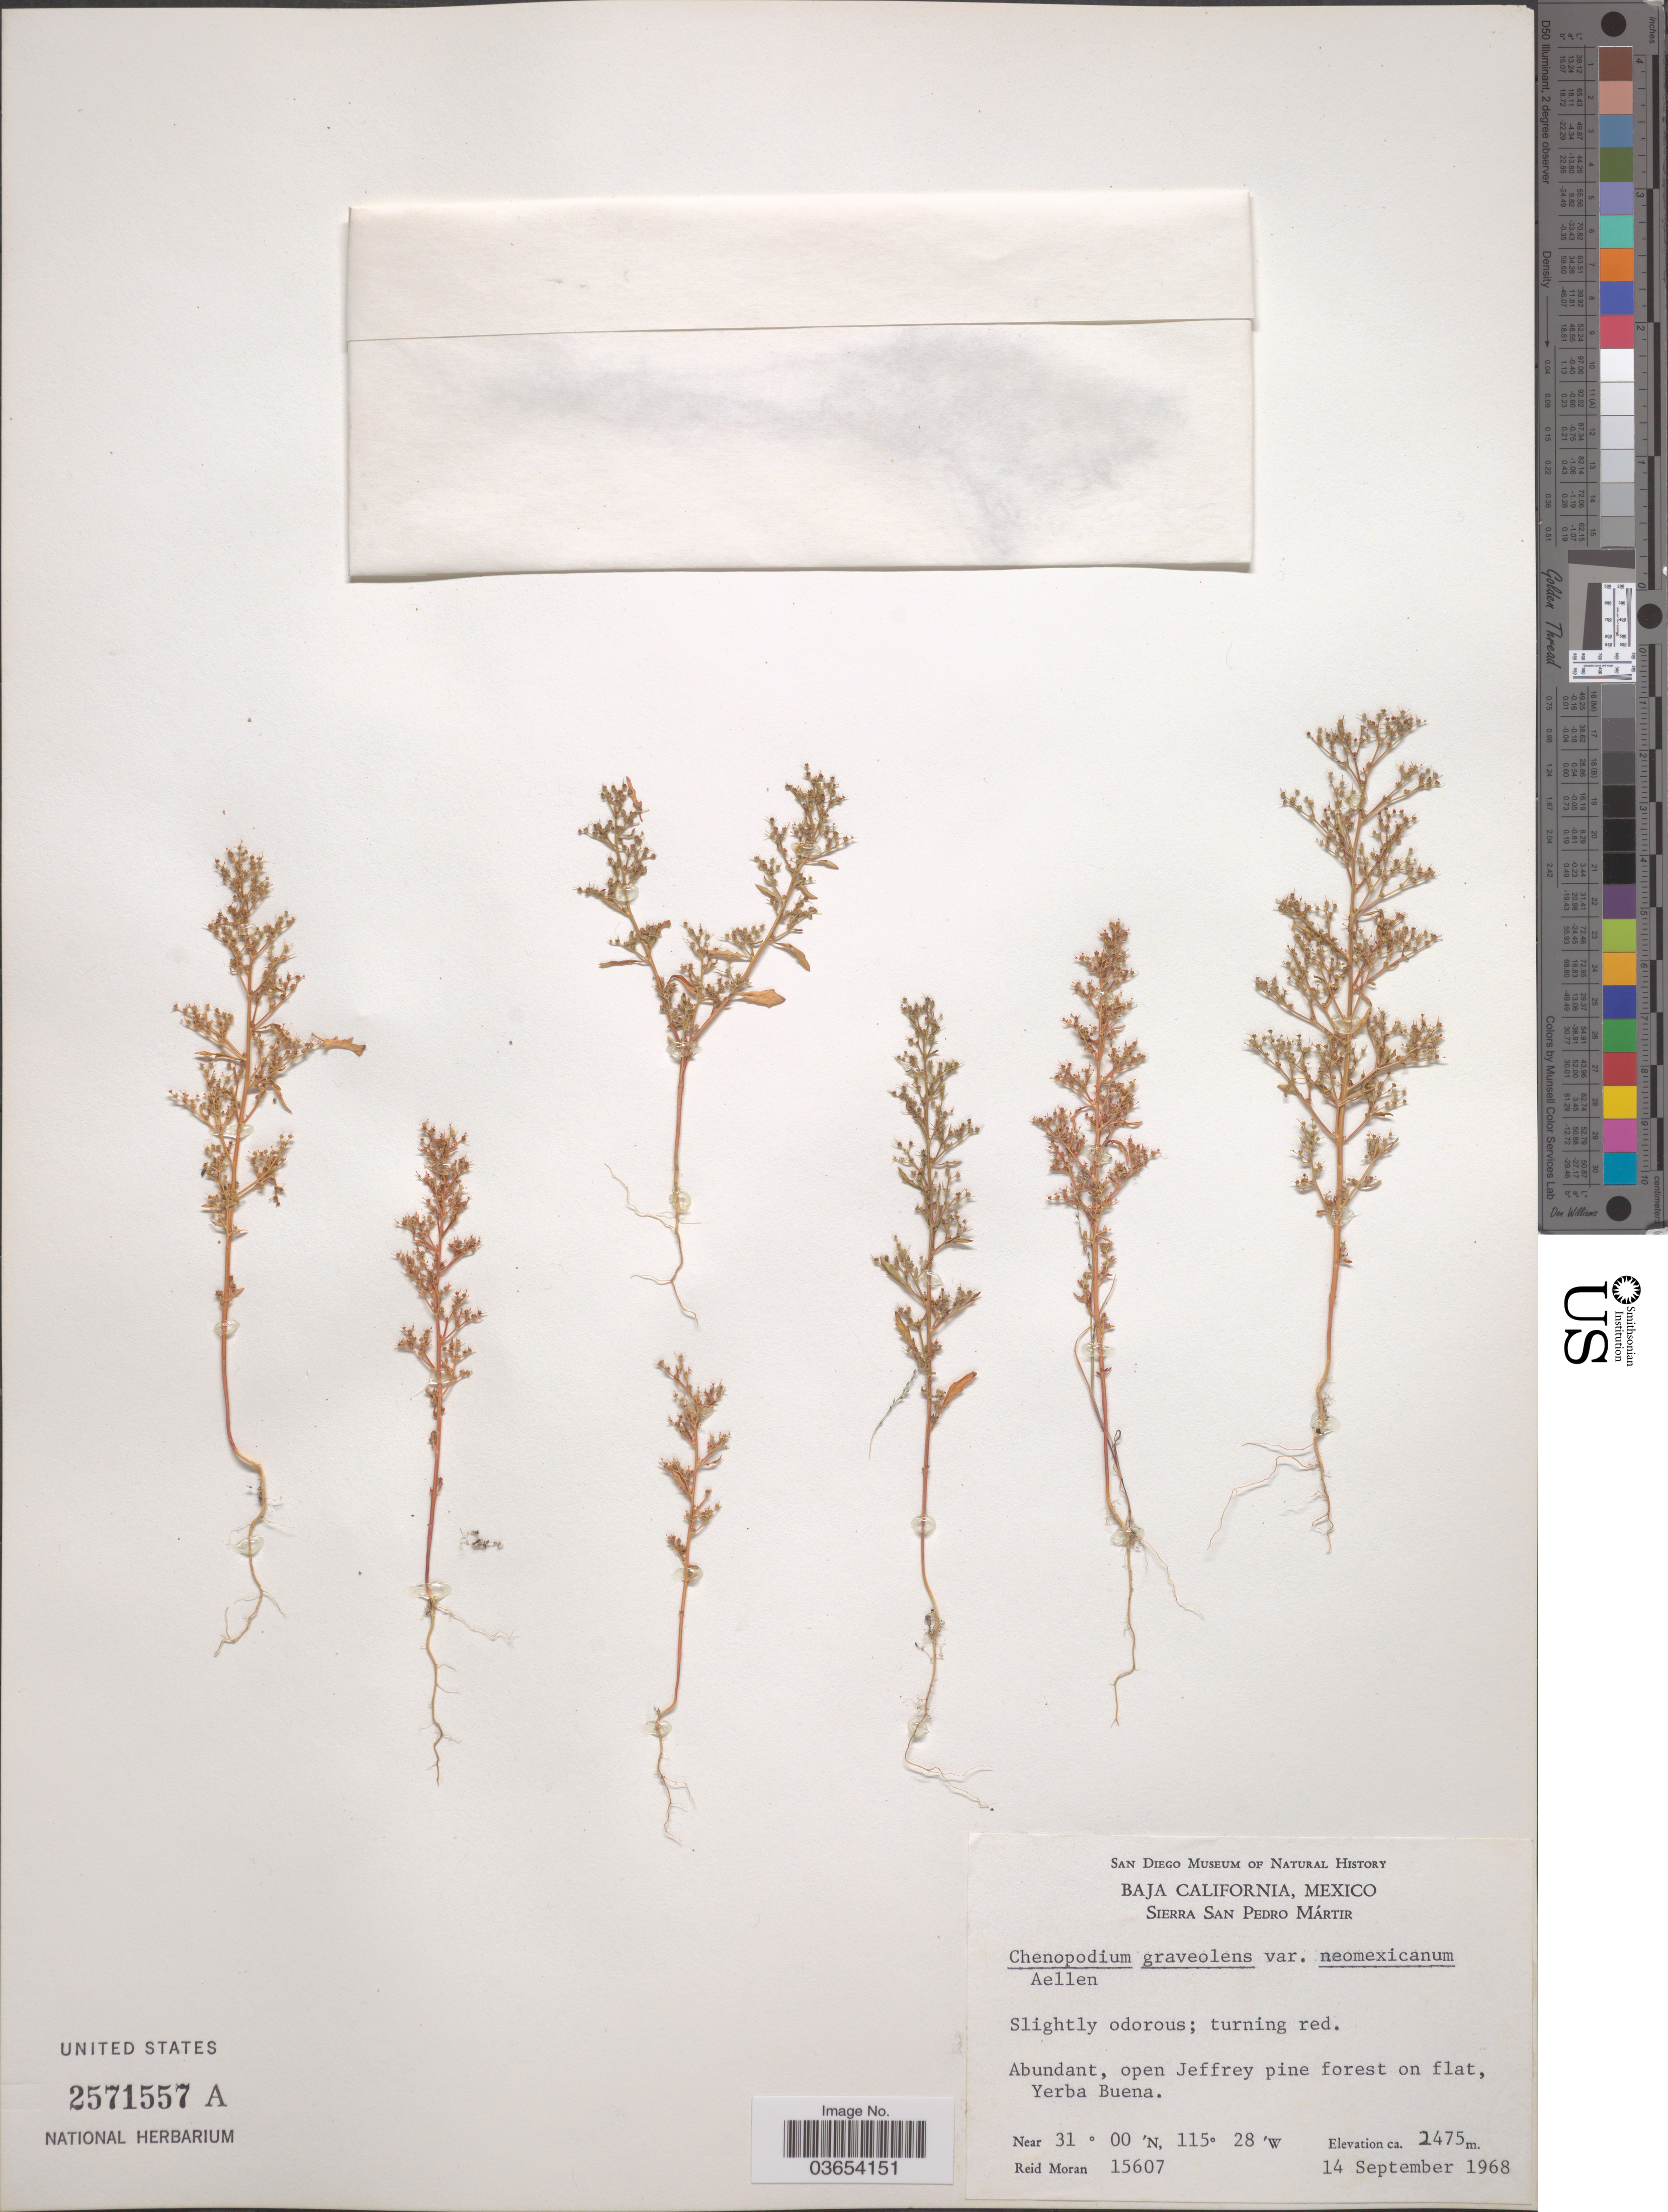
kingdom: Plantae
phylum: Tracheophyta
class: Magnoliopsida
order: Caryophyllales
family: Amaranthaceae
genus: Chenopodium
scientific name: Chenopodium graveolens var. neomexicanum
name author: (Aellen) Aellen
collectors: R. Moran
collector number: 15607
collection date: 1968-09-14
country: Mexico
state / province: Baja California Norte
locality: Sierra San Pedro Mártir. Yerba Buena.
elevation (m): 2475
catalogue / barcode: US 2571557A